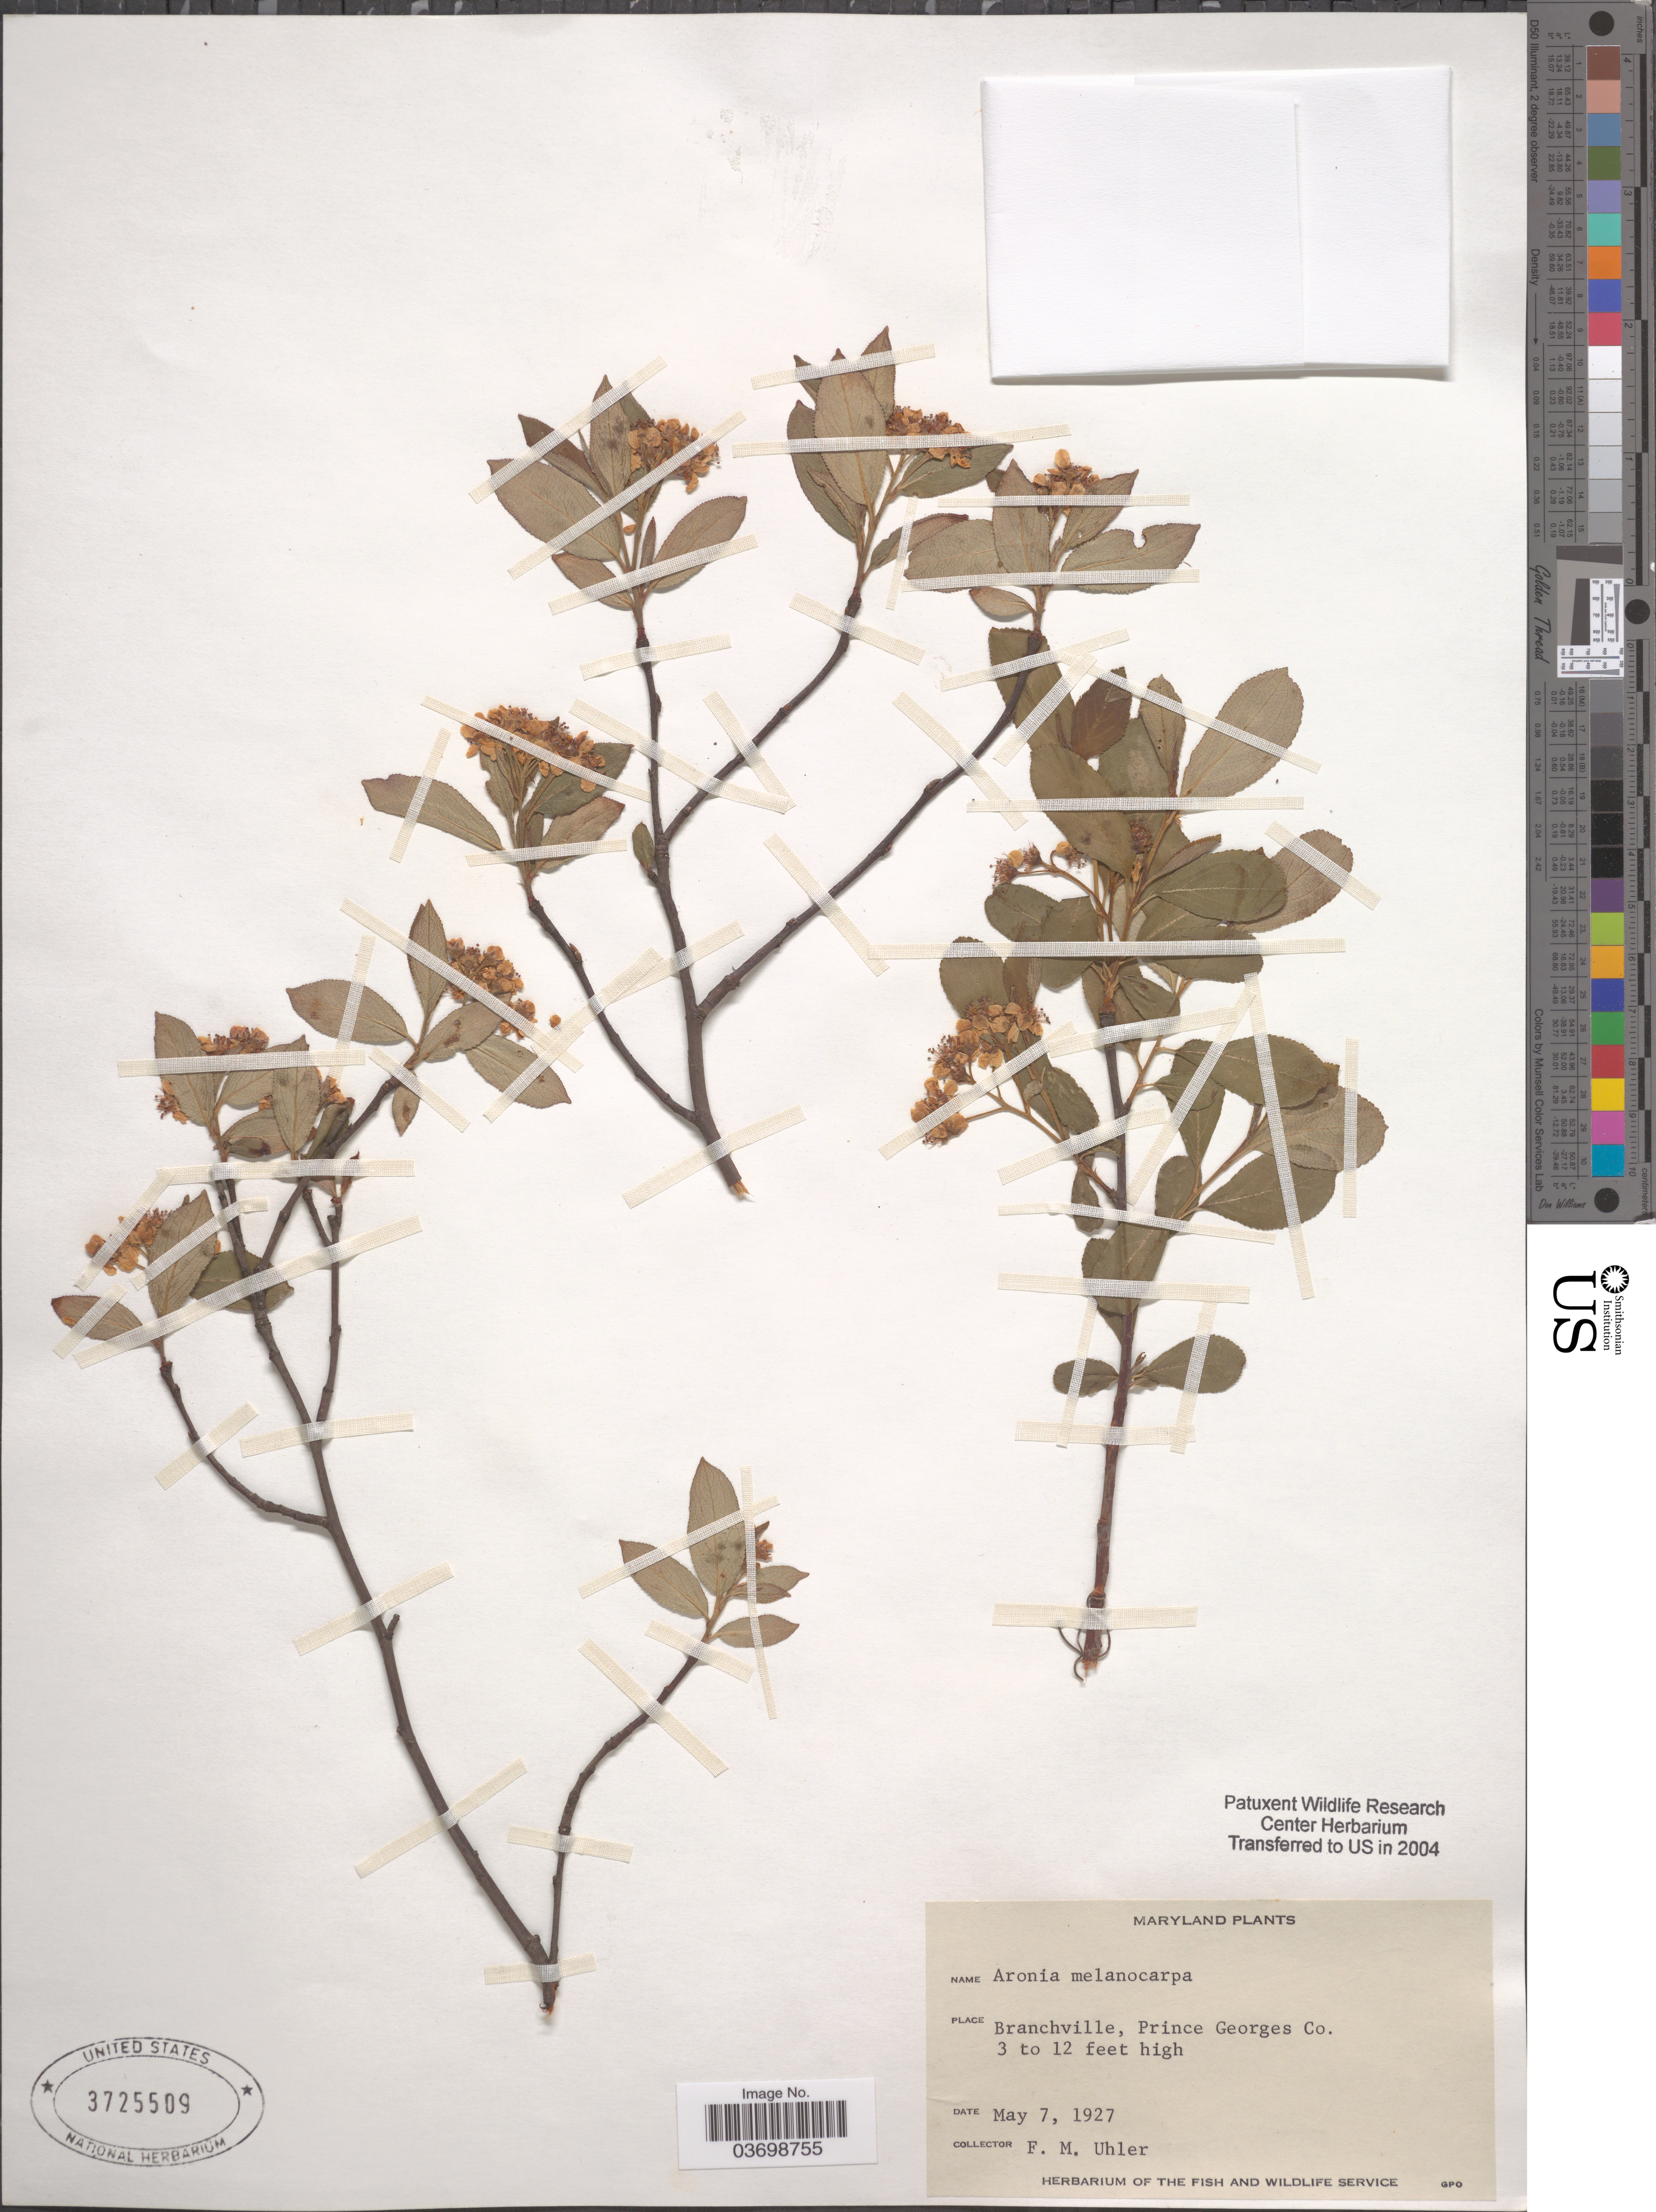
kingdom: Plantae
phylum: Tracheophyta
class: Magnoliopsida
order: Rosales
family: Rosaceae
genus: Aronia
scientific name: Aronia melanocarpa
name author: (Michx.) Elliott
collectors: F. M. Uhler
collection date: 1927-05-07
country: United States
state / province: Maryland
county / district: Prince George's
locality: Branchville, Prince Georges Co.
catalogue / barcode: US 3725509